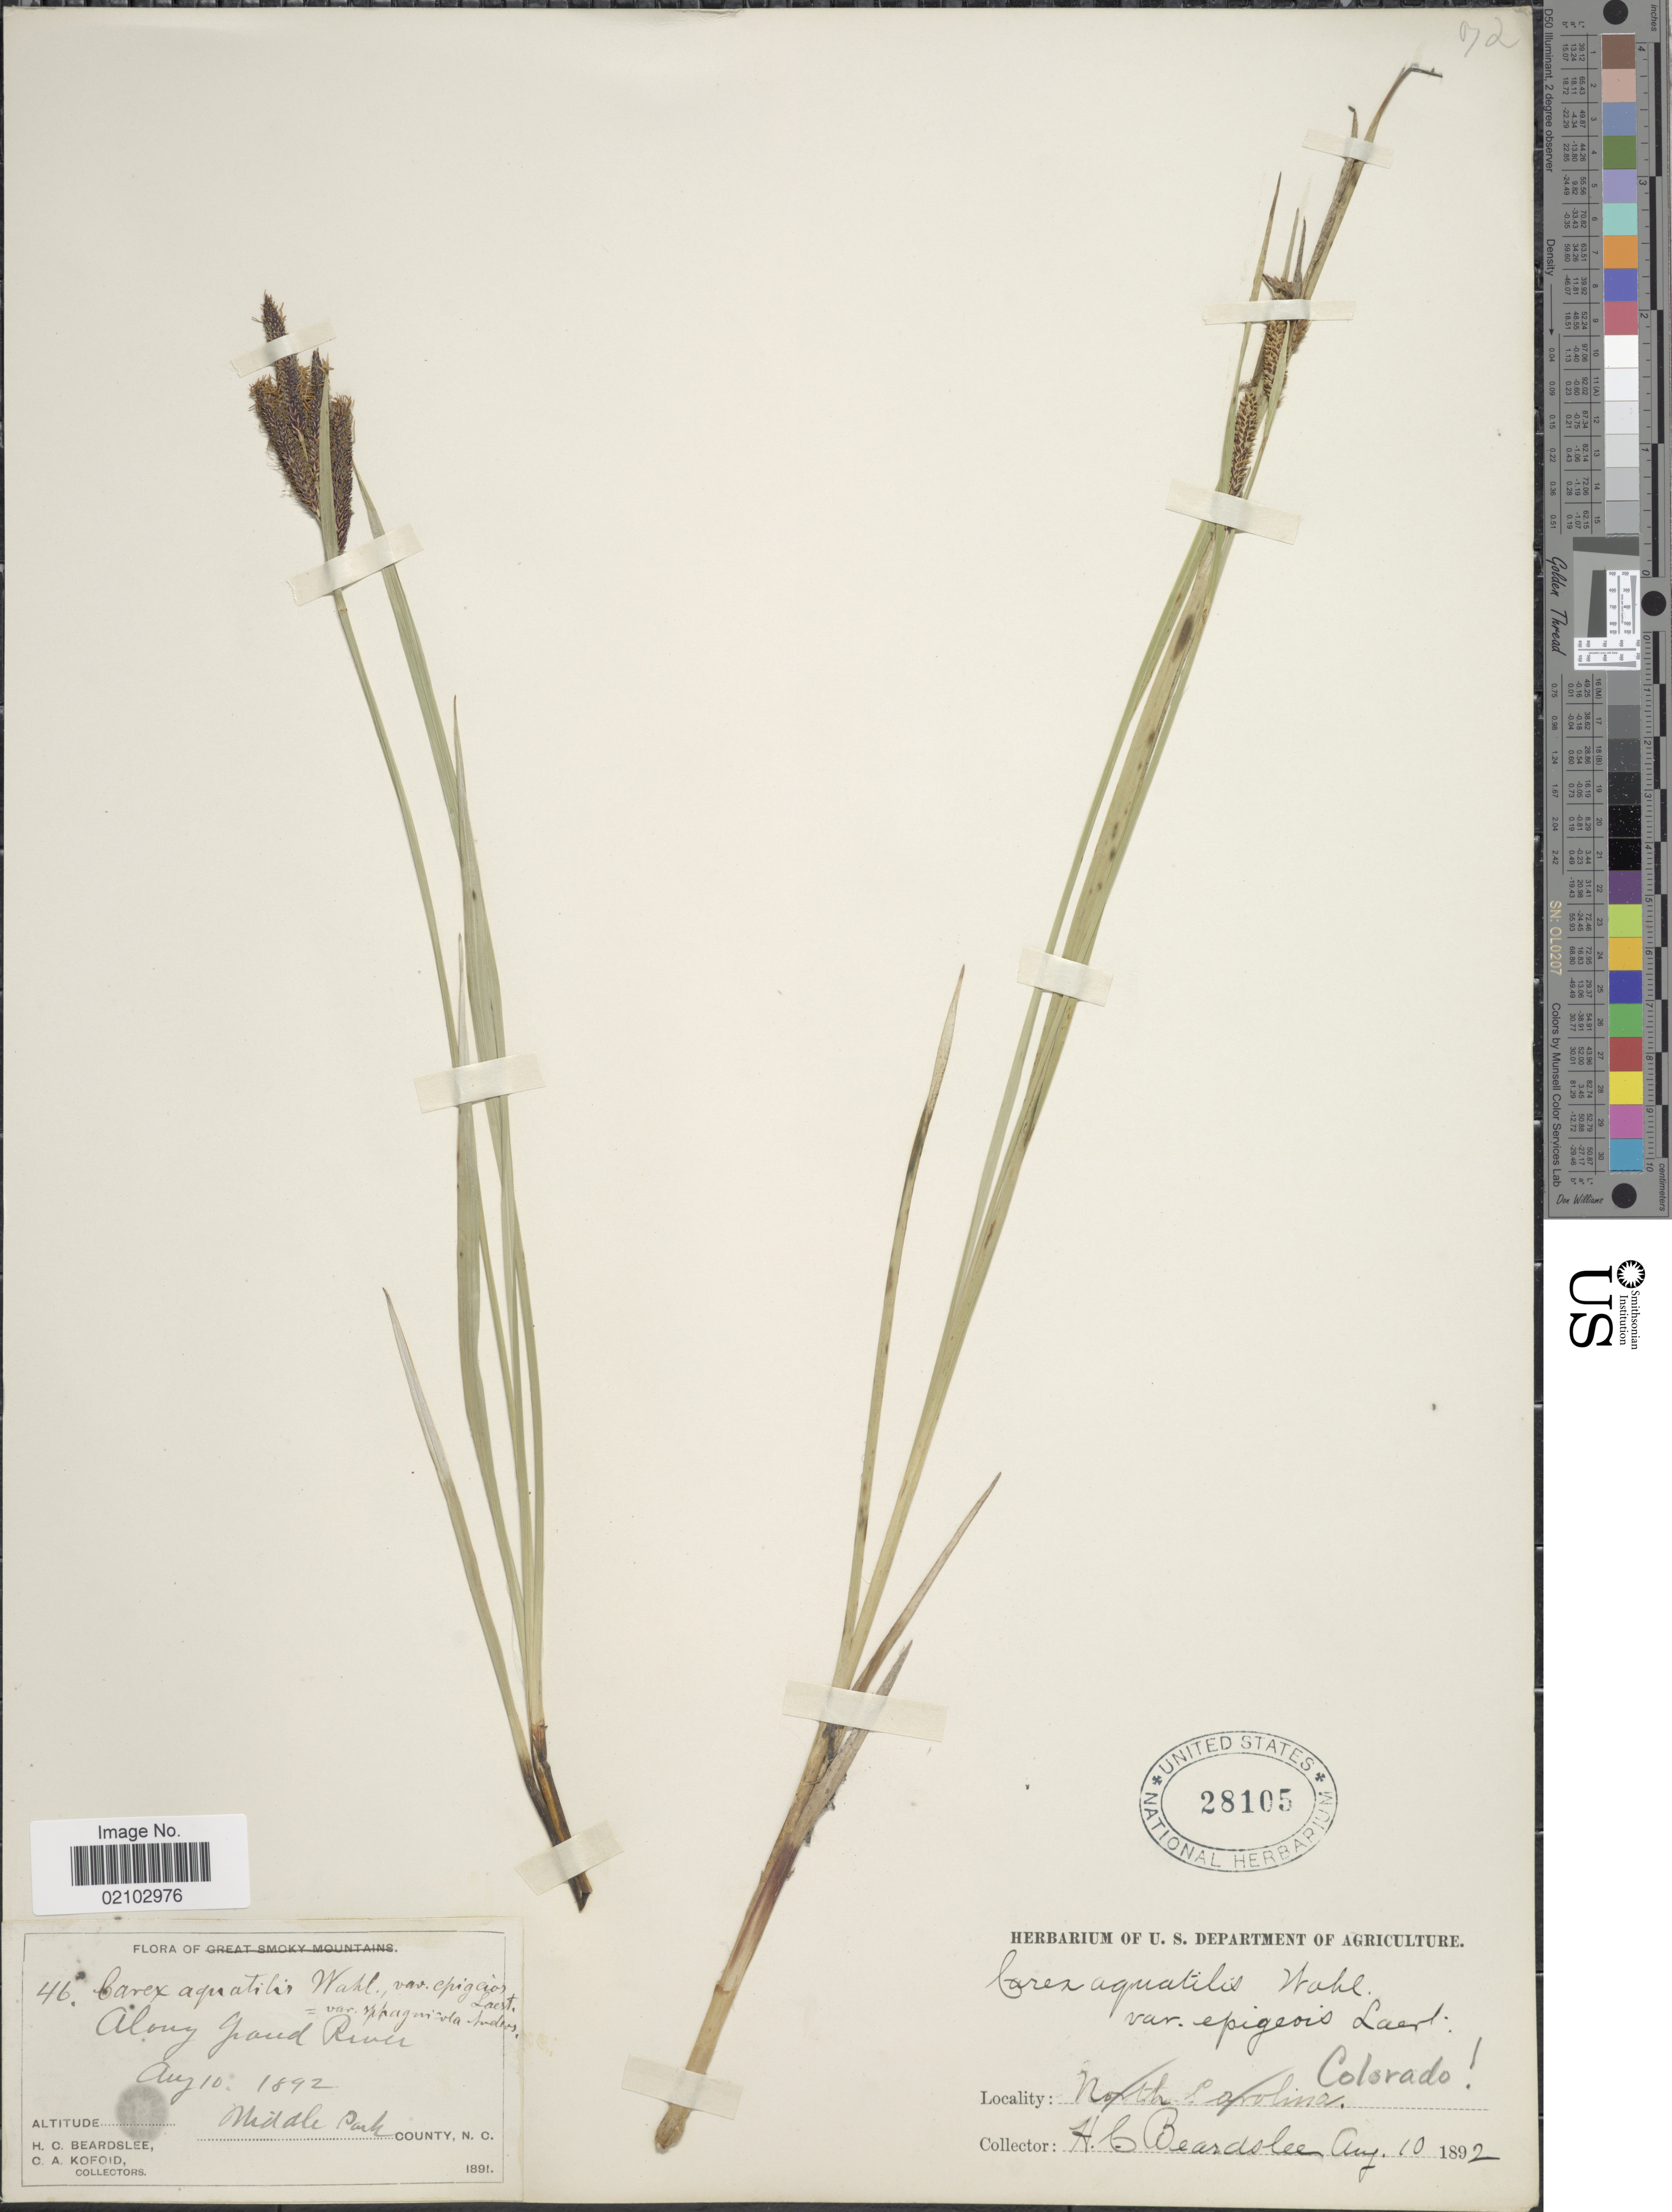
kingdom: Plantae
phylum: Tracheophyta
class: Liliopsida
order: Poales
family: Cyperaceae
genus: Carex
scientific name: Carex aquatilis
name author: Wahlenb.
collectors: H. Beardslee & C. Kofoid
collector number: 46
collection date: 1892-08-10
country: United States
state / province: Colorado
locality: Along Grand River, Middle Park County.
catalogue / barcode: US 28105